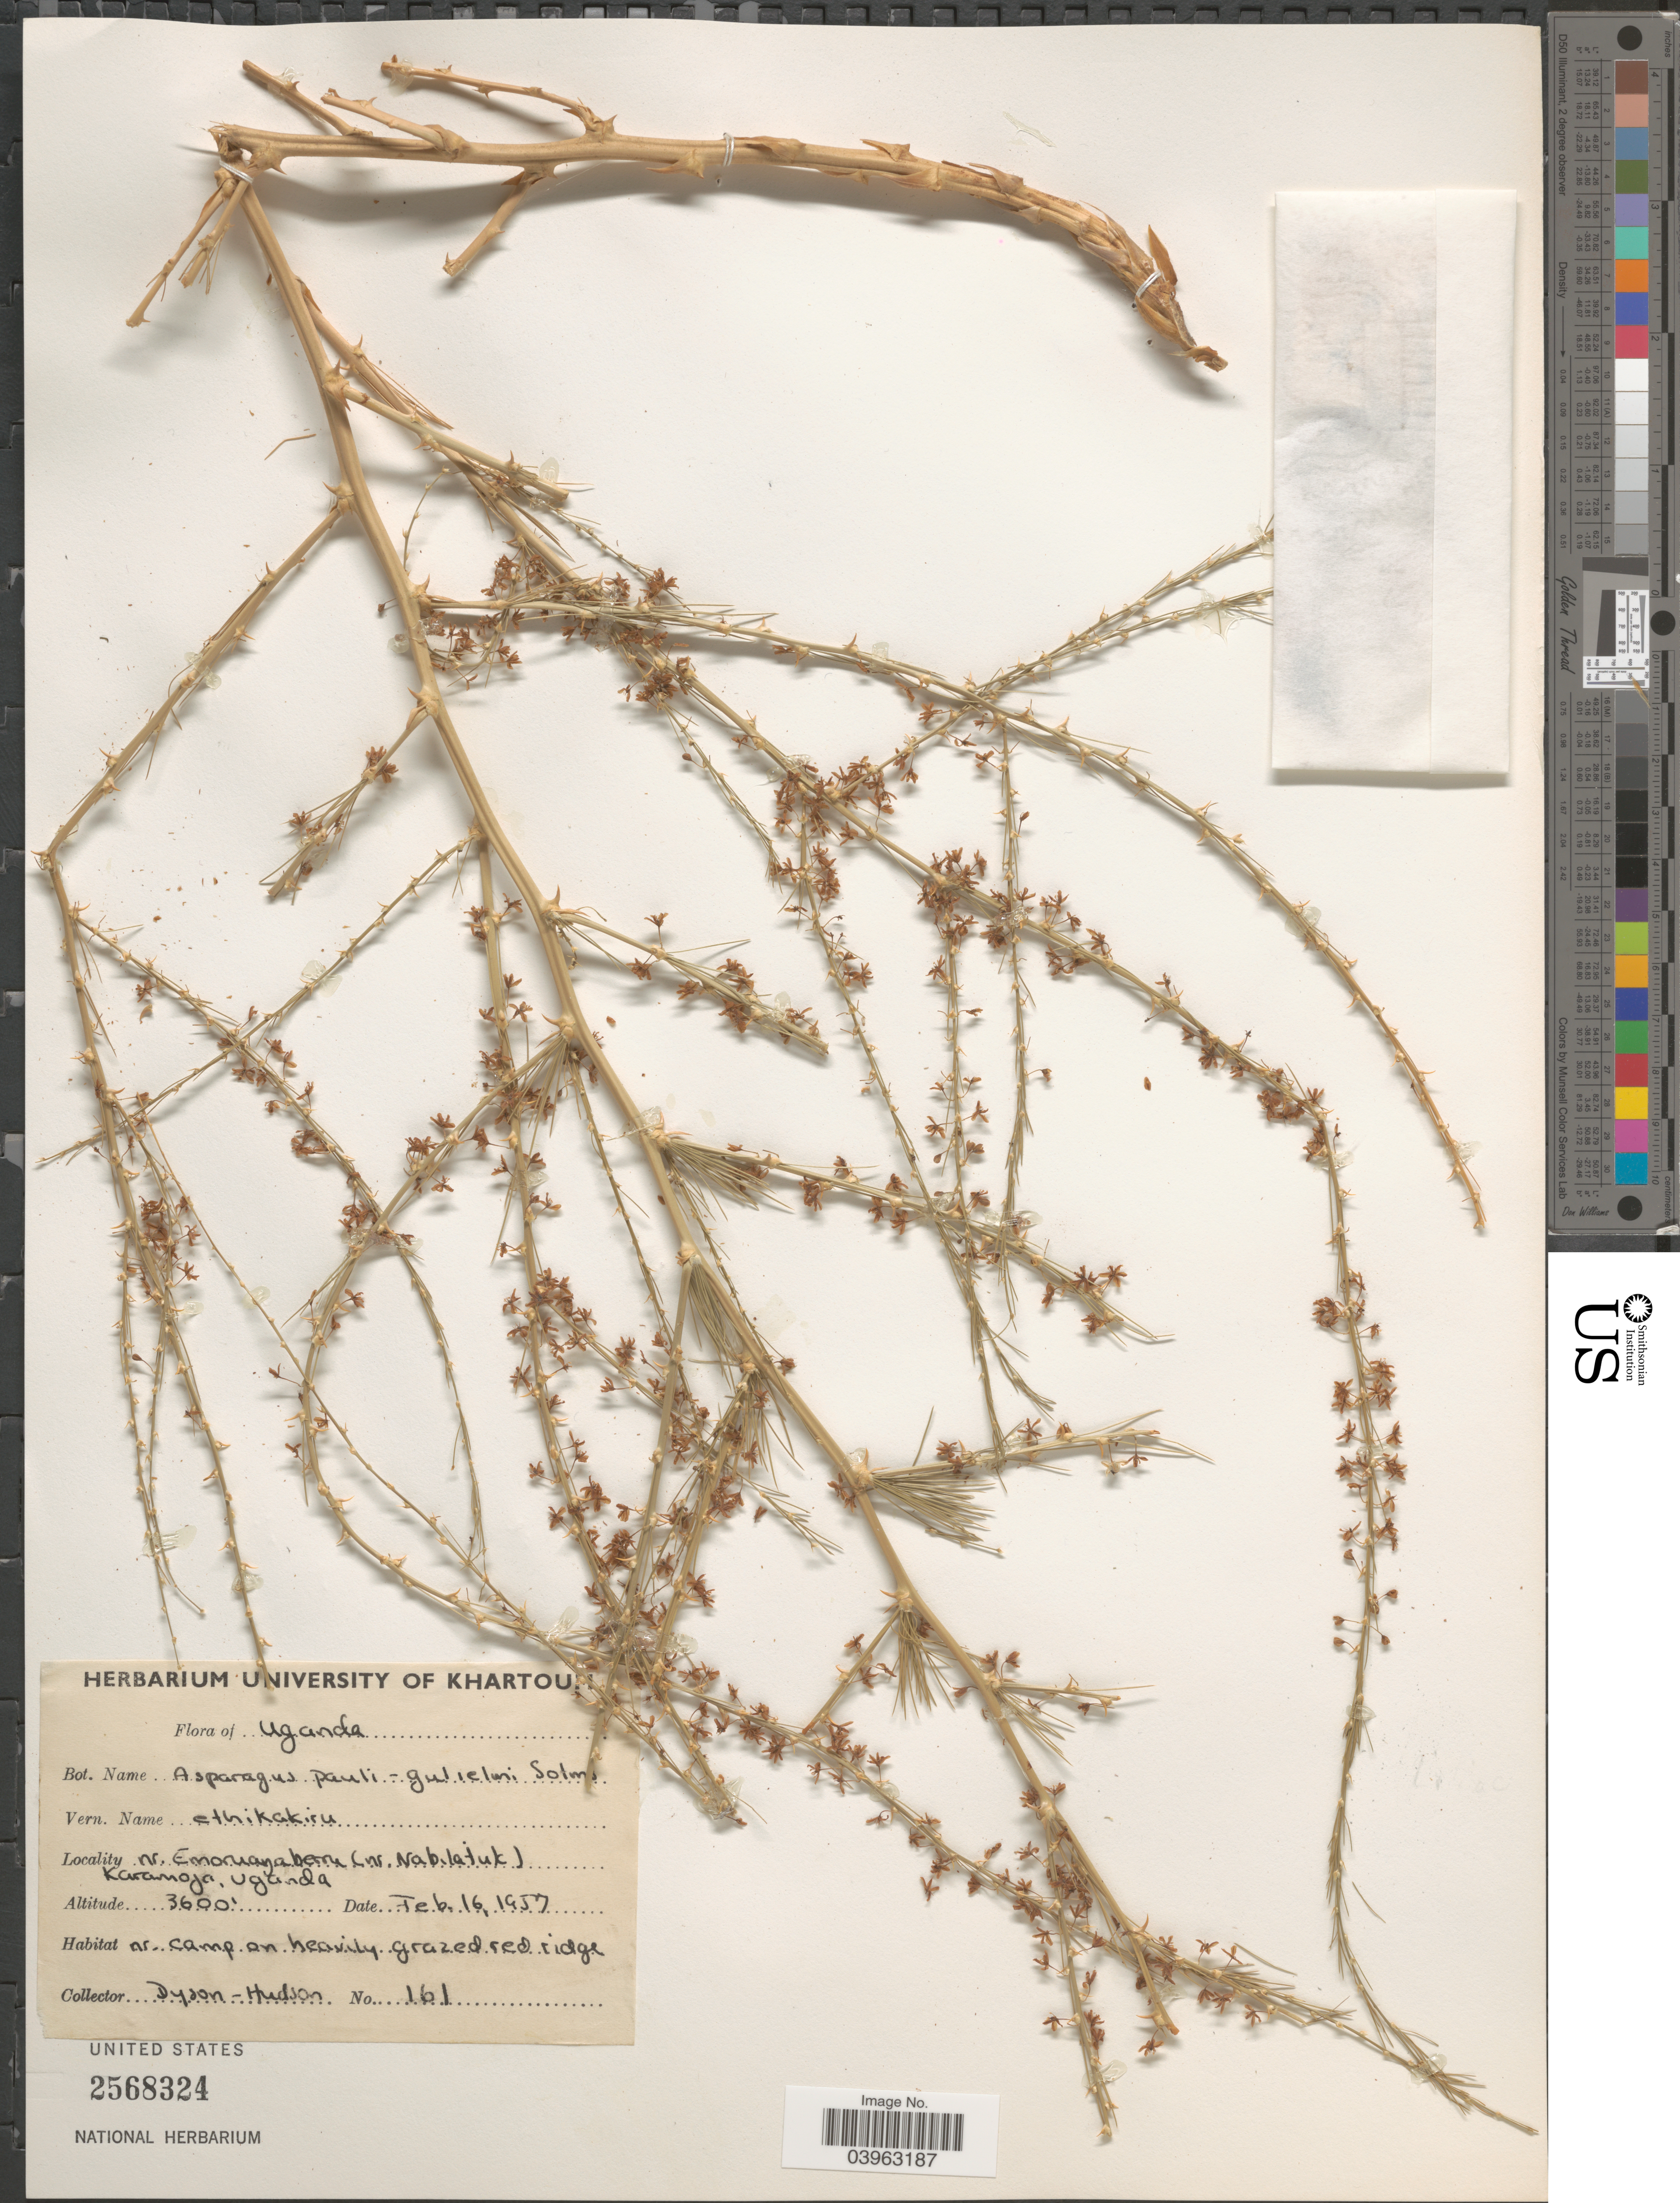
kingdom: Plantae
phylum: Tracheophyta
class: Liliopsida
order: Asparagales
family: Asparagaceae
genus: Asparagus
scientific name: Asparagus pauli-guilelmii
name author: Solms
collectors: Dyson-Hudson, --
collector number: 161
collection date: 1957-02-16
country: Uganda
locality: Nr. Emoruanaberru (nr. Nabilatuk). Karamoja.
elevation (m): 1097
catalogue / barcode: US 2568324